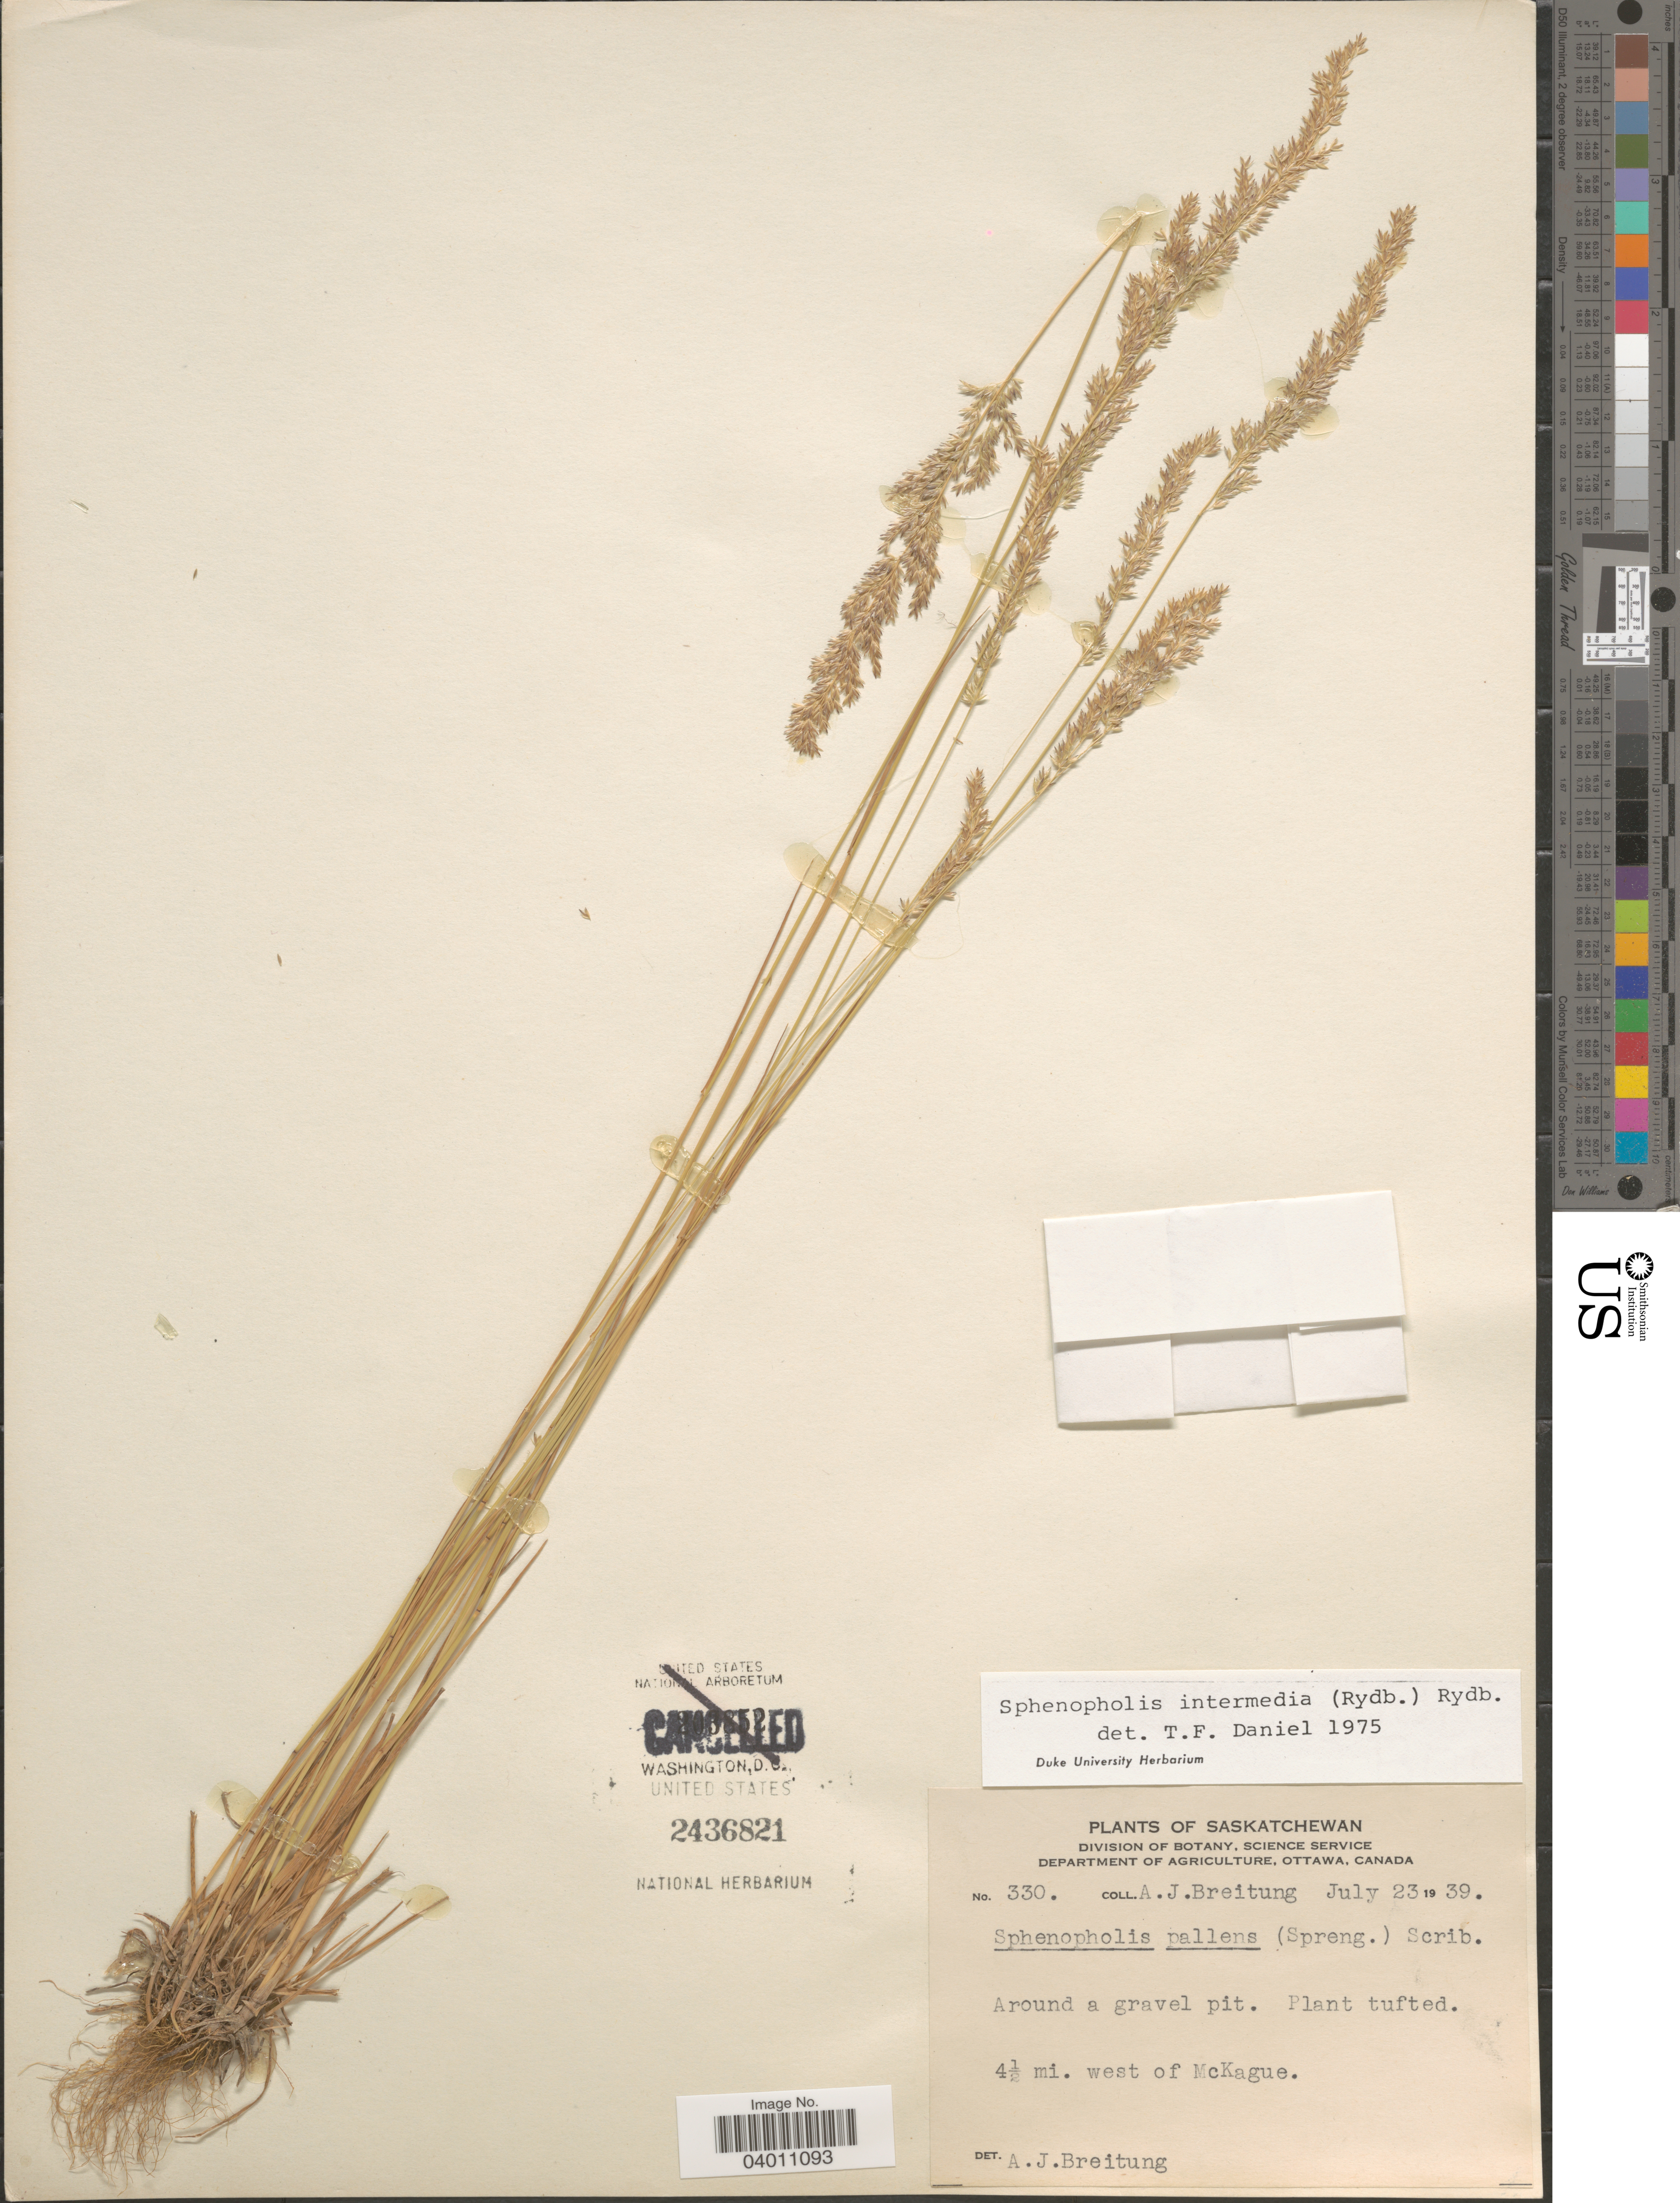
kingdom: Plantae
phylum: Tracheophyta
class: Liliopsida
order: Poales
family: Poaceae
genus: Sphenopholis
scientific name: Sphenopholis intermedia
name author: (Rydb.) Rydb.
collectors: A. Breitung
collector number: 330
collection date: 1939-07-23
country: Canada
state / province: Saskatchewan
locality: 4½ mi. west of McKague.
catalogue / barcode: US 2436821